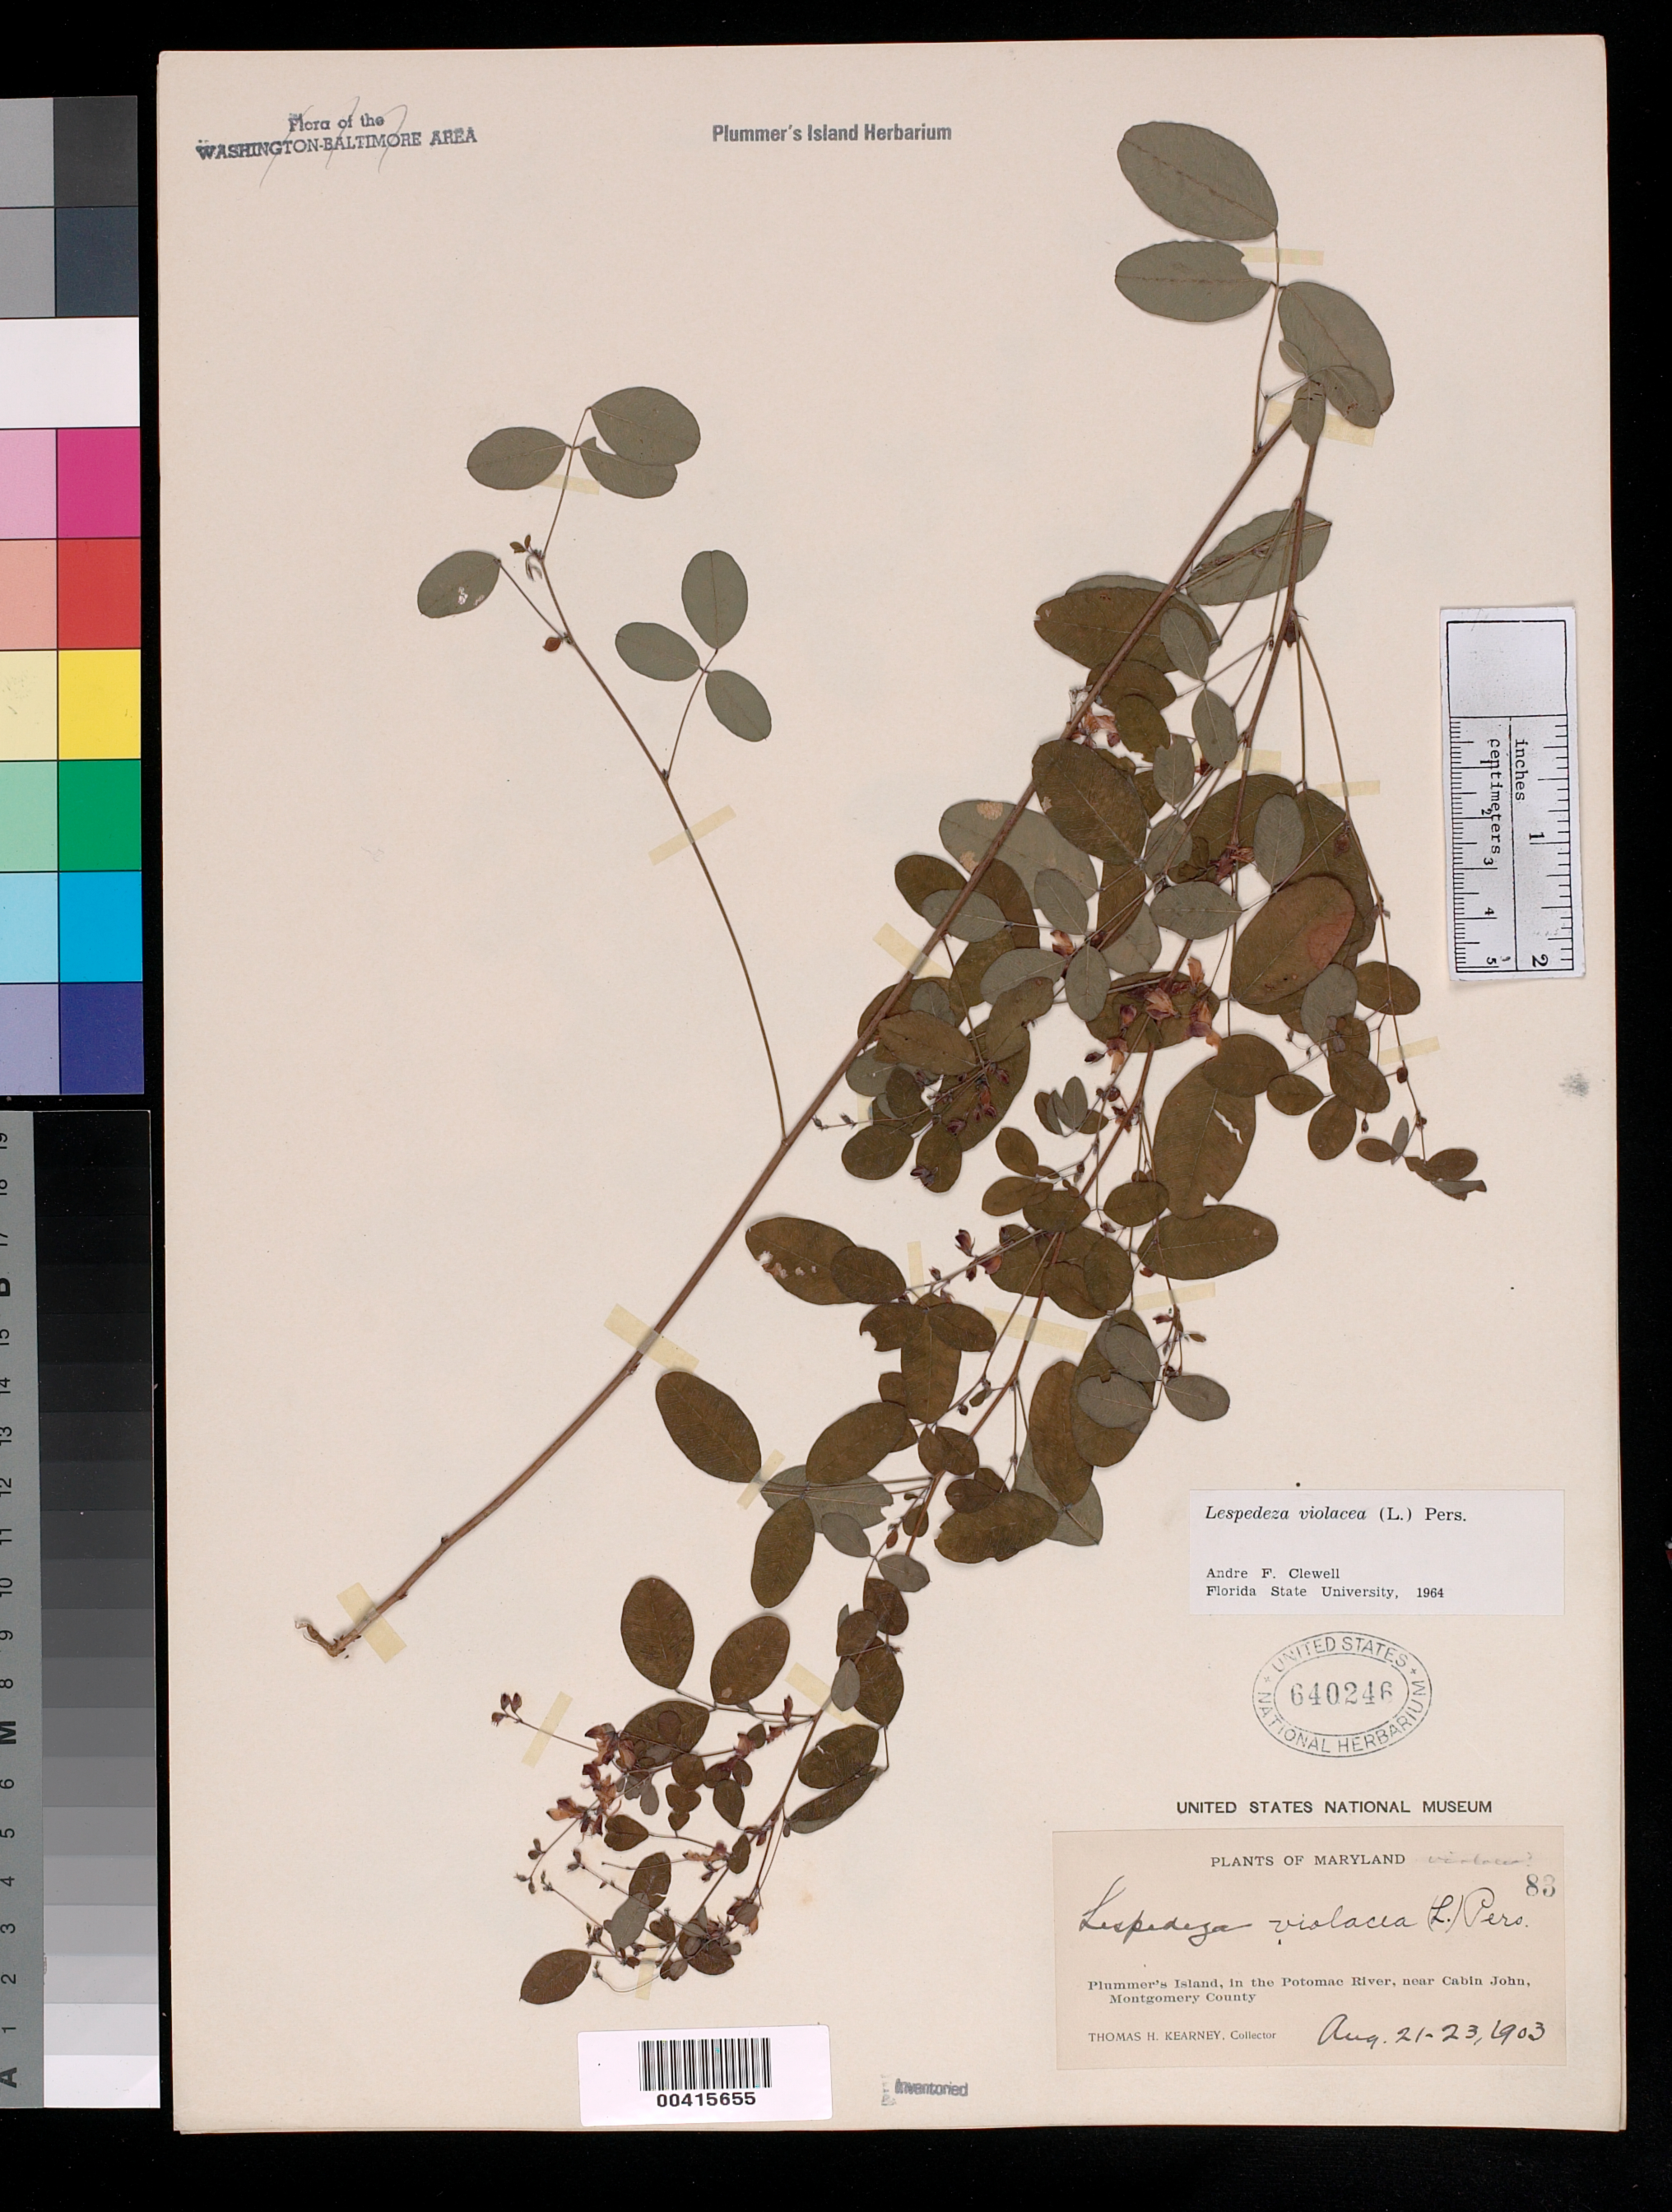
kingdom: Plantae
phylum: Tracheophyta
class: Magnoliopsida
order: Fabales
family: Fabaceae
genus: Lespedeza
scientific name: Lespedeza violacea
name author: (L.) Pers.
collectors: T. H. Kearney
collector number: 83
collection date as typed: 21 Aug 1903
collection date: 1903-08-21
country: United States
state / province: Maryland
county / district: Montgomery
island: Plummers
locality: Plummer's Island C. & O. Canal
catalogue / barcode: US 640246